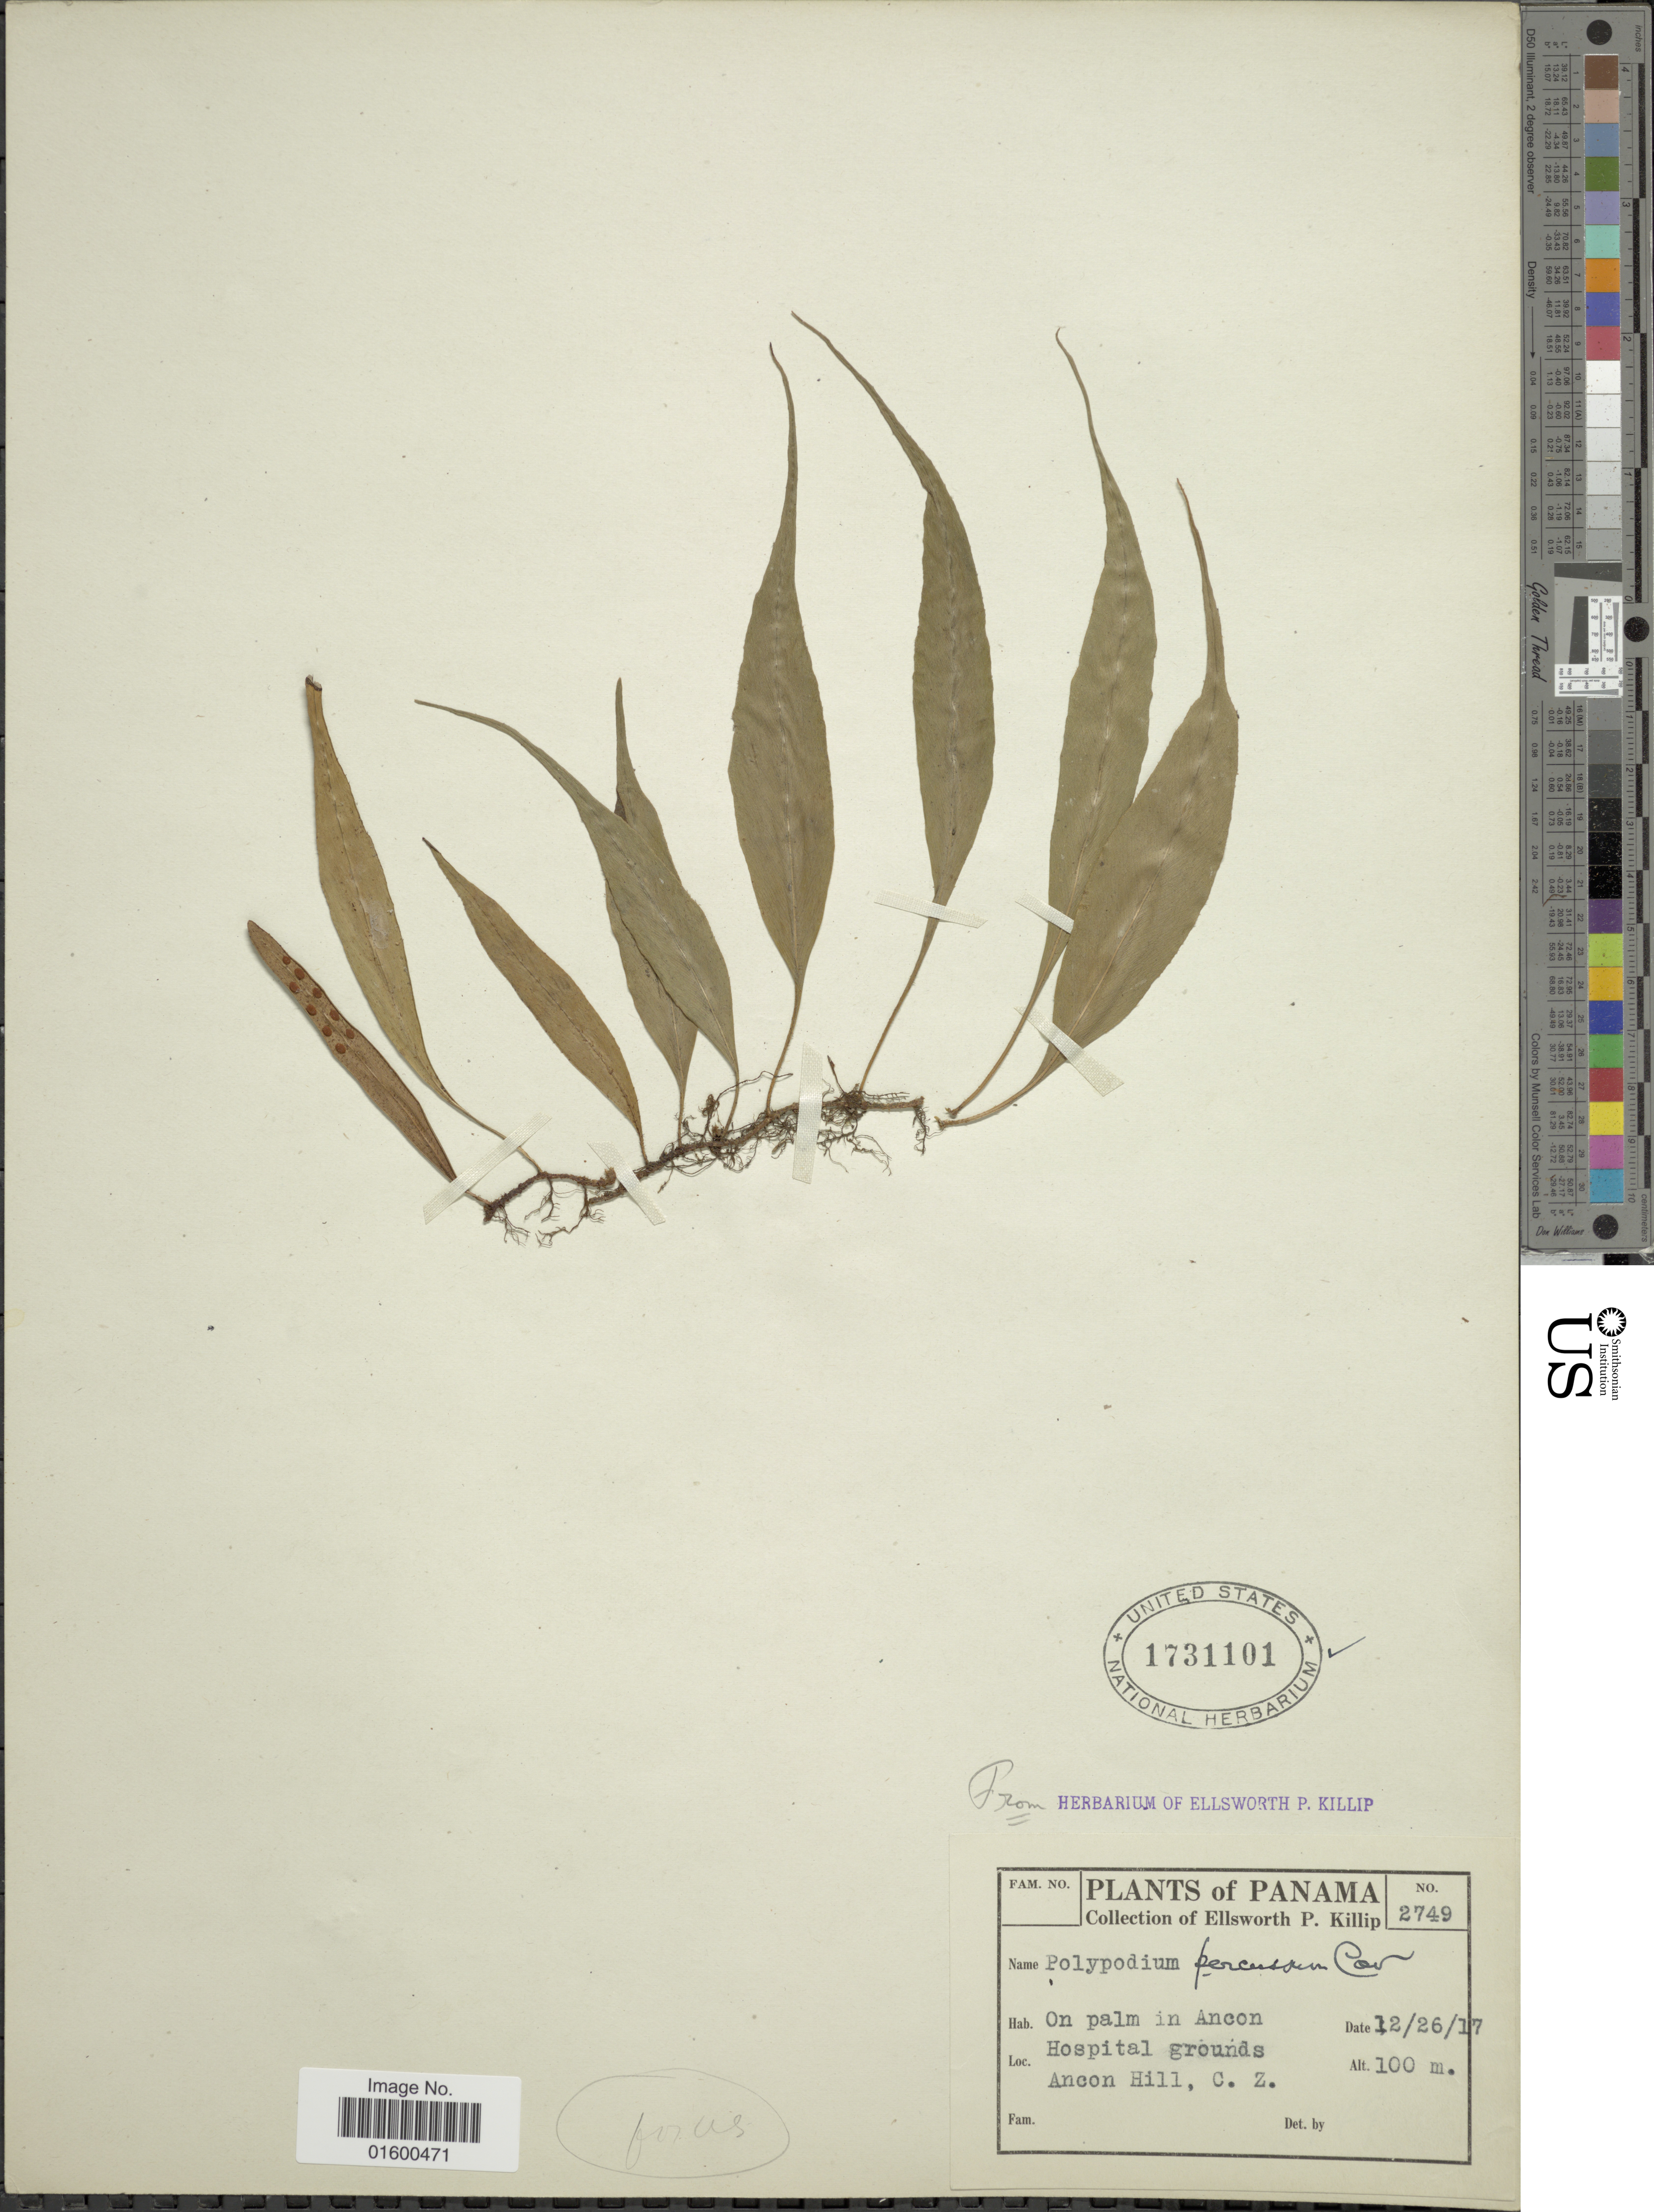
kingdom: Plantae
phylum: Tracheophyta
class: Polypodiopsida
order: Polypodiales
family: Polypodiaceae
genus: Microgramma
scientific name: Microgramma percussa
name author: (Cav.) de la Sota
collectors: E. P. Killip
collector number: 2749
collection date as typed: Transcribed d/m/y: 26/12/17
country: Panama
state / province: Colón / Panamá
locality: In Ancon Hospital grounds, Ancon Hill, C. Z.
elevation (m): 100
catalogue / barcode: US 1731101